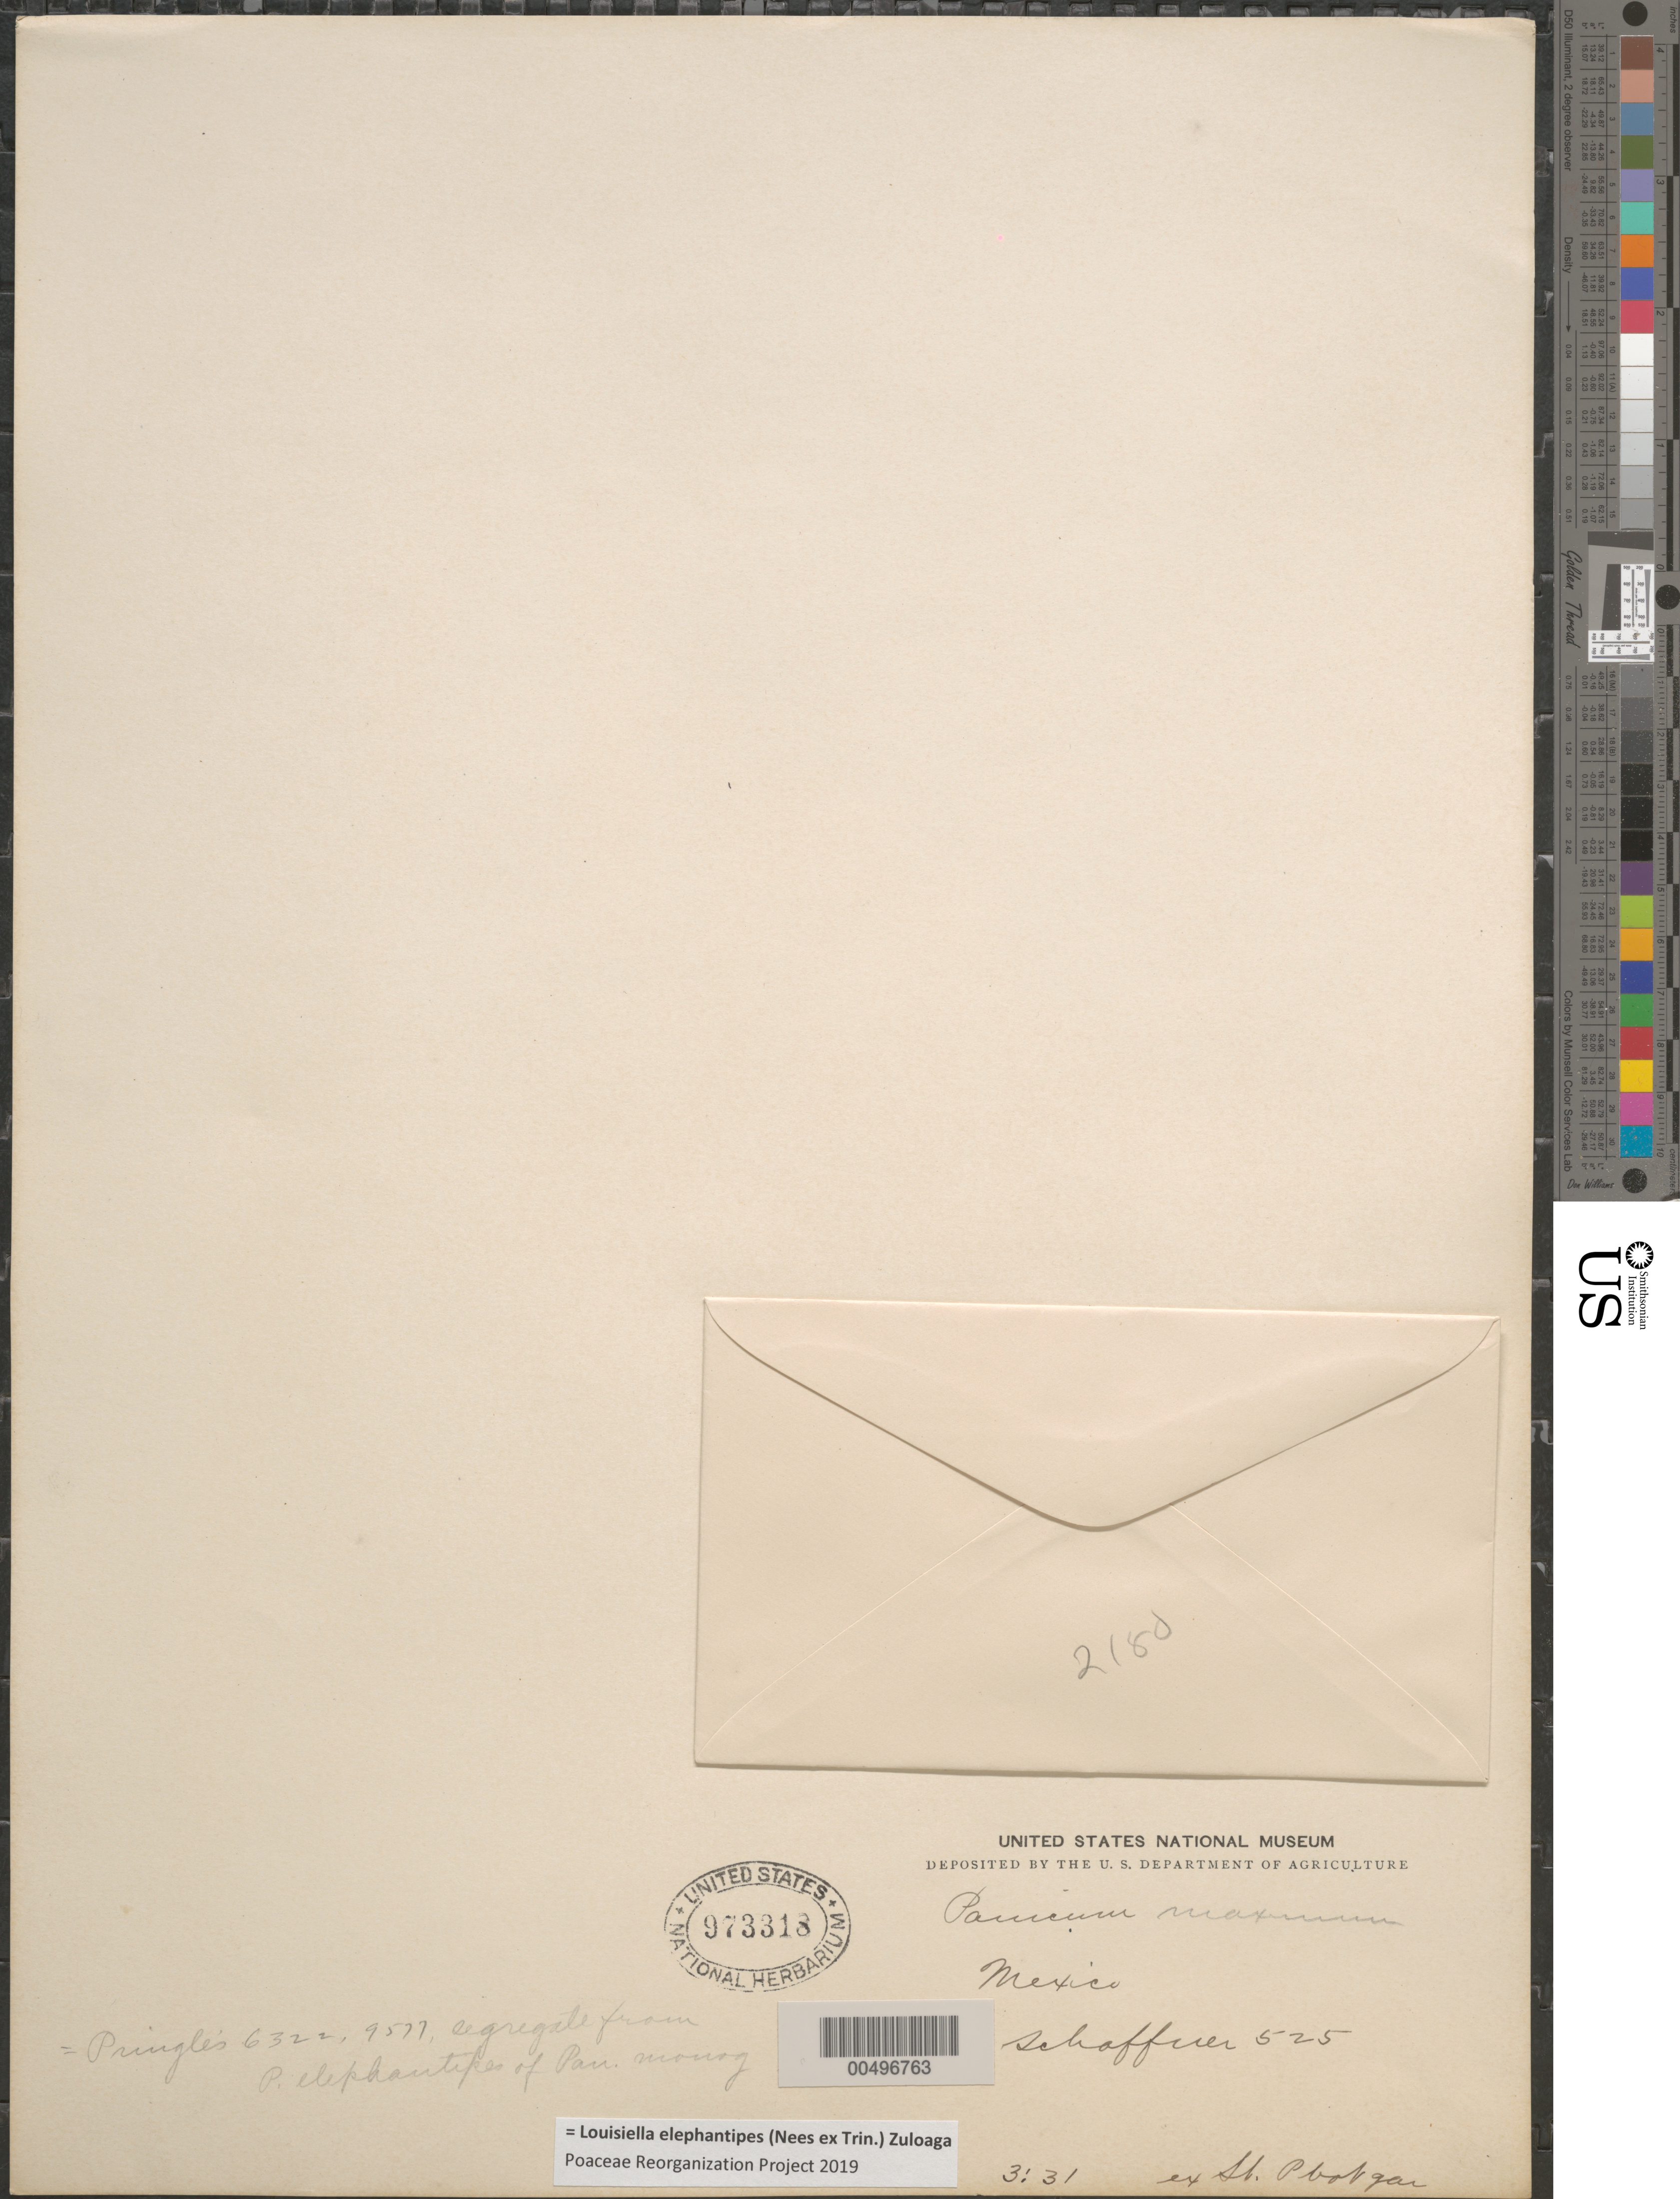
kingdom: Plantae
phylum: Tracheophyta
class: Liliopsida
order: Poales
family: Poaceae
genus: Panicum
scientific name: Panicum sucosum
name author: Hitchc. & Chase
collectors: -. Schaffner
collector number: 525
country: Mexico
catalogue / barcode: US 973318